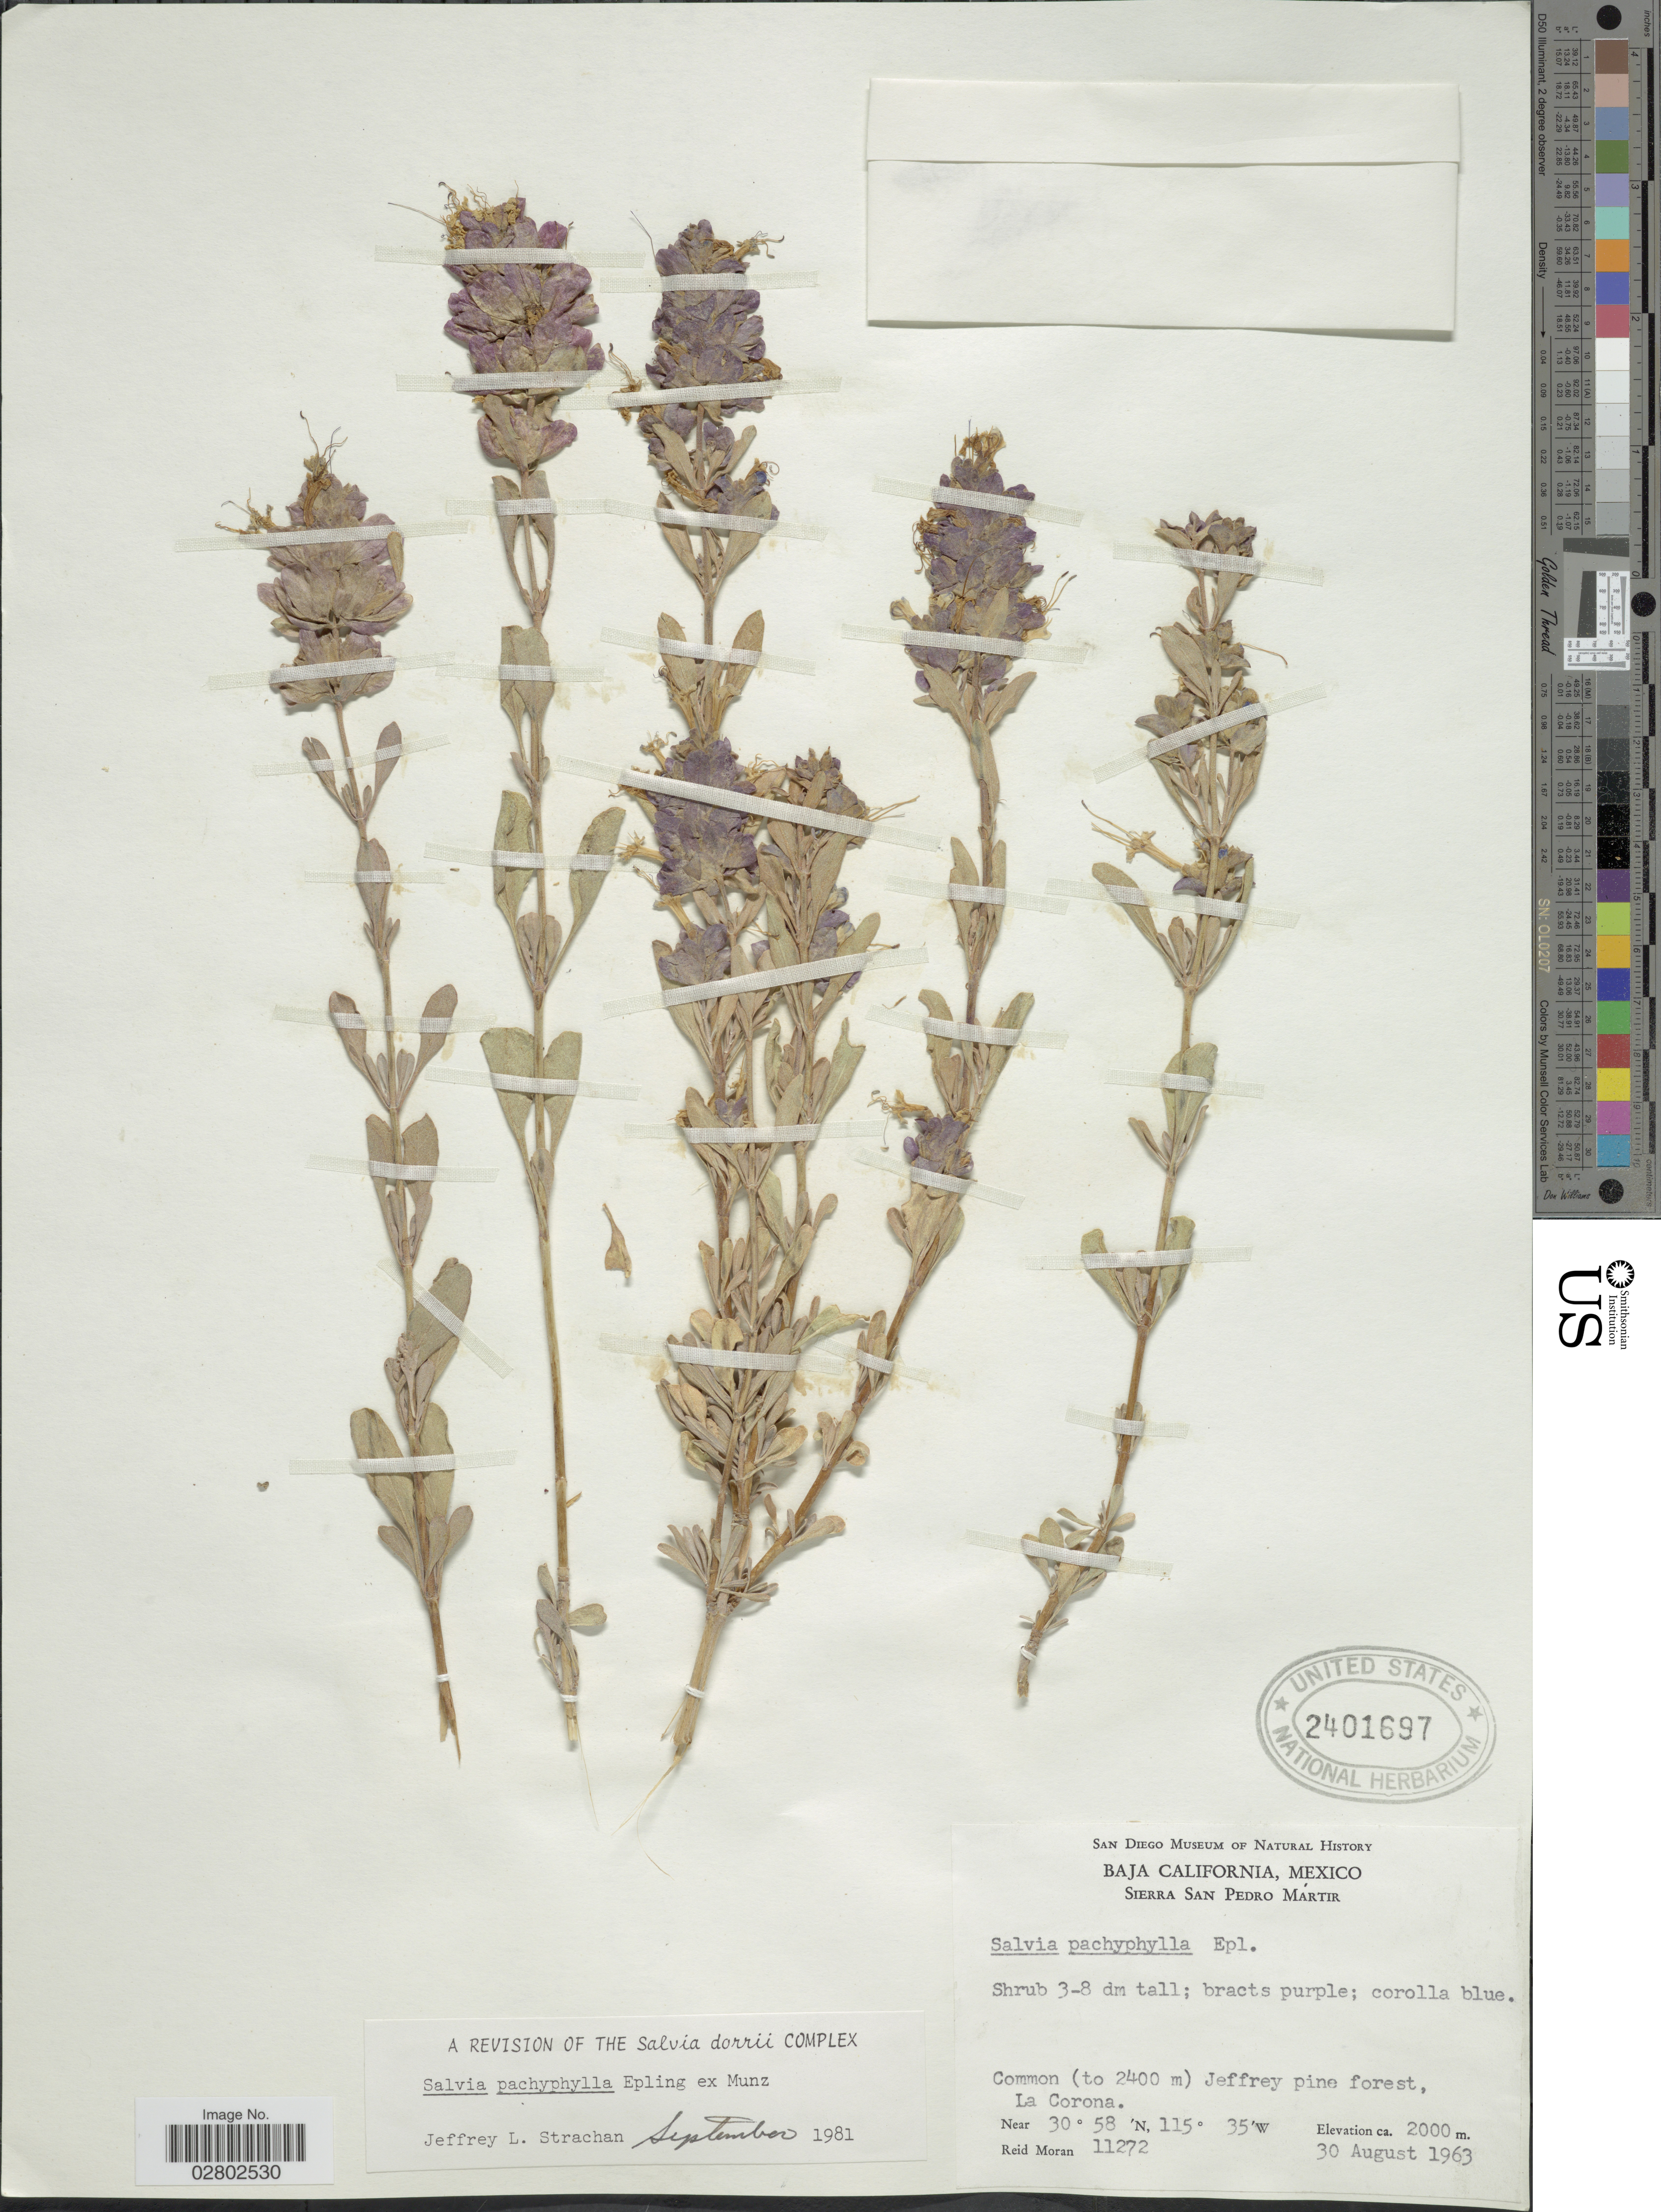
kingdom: Plantae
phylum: Tracheophyta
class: Magnoliopsida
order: Lamiales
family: Lamiaceae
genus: Salvia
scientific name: Salvia pachyphylla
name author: Epling ex Munz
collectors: R. V. Moran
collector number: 11272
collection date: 1963-08-30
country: Mexico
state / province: Baja California Norte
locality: Sierra San Pedro Martir. Common Jeffrey pine forest, La Corona.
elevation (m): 2000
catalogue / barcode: US 2401697